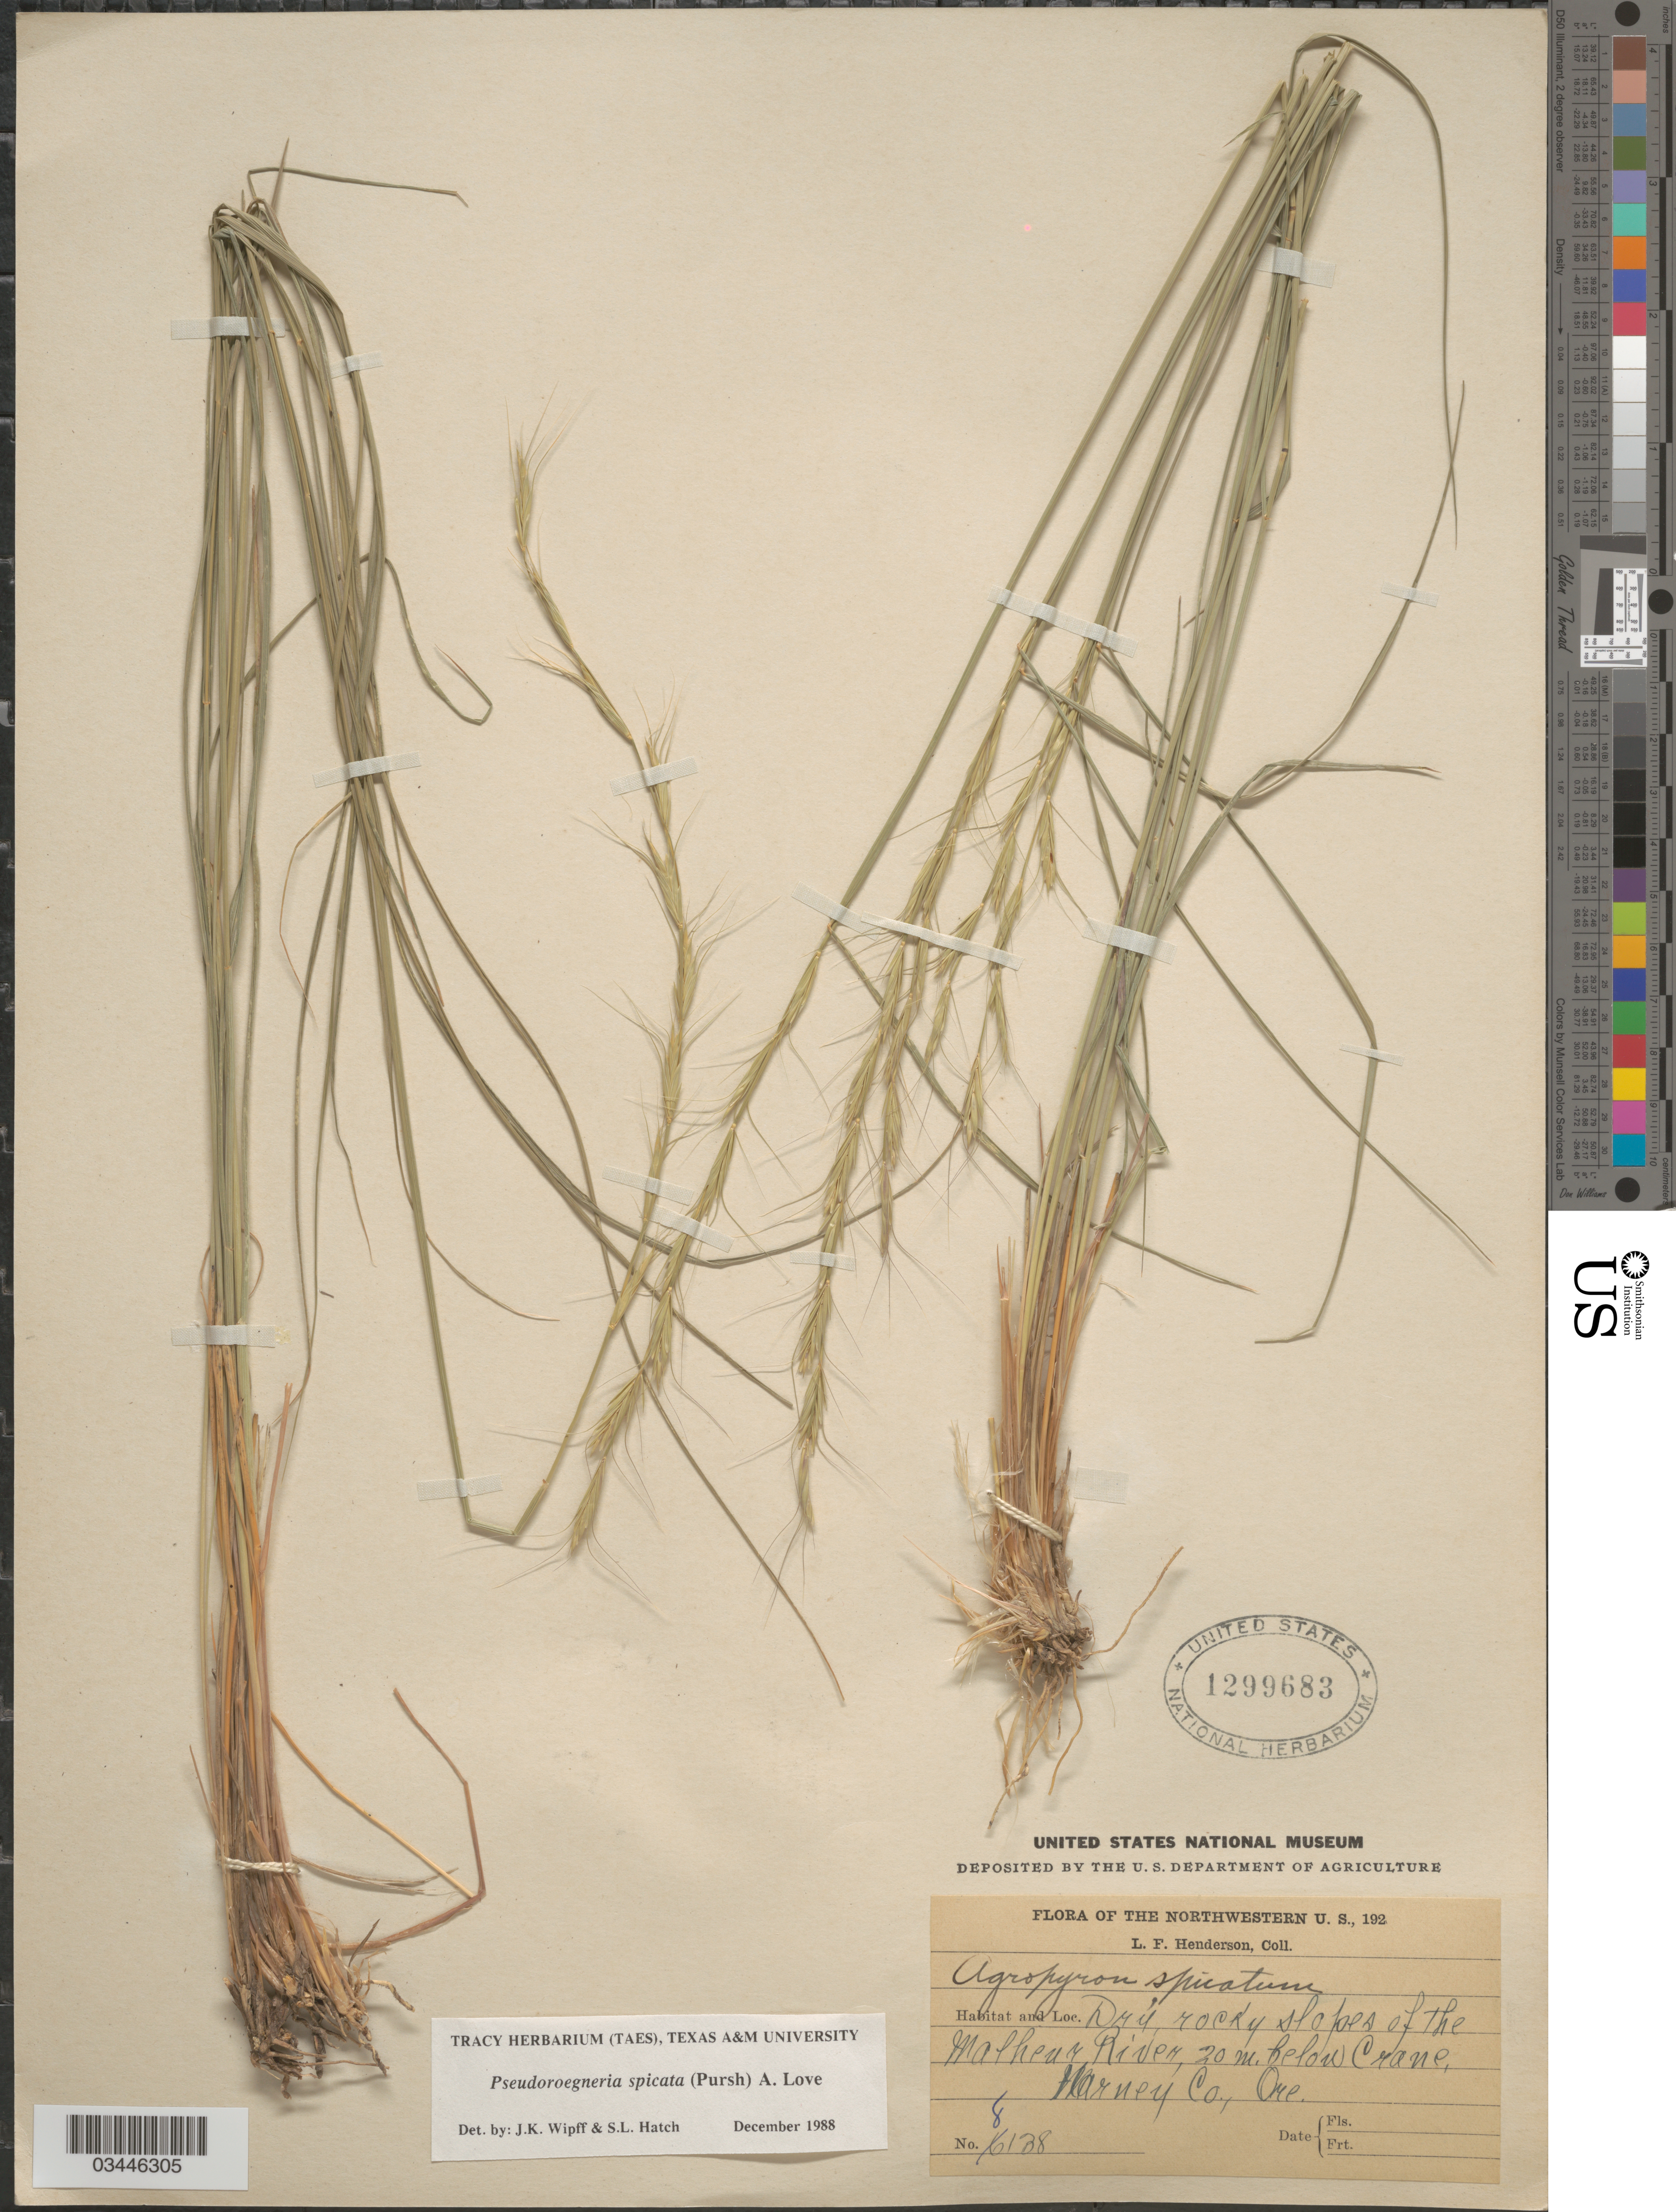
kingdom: Plantae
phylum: Tracheophyta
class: Liliopsida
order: Poales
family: Poaceae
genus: Pseudoroegneria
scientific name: Pseudoroegneria spicata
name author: (Pursh) Á. Löve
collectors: L. Henderson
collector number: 8138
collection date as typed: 192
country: United States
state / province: Oregon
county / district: Harney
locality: Northwestern U.S. Dry rocky slopes of the Malheur River, 20 m. below Crane, Harney Co.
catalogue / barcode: US 1299683